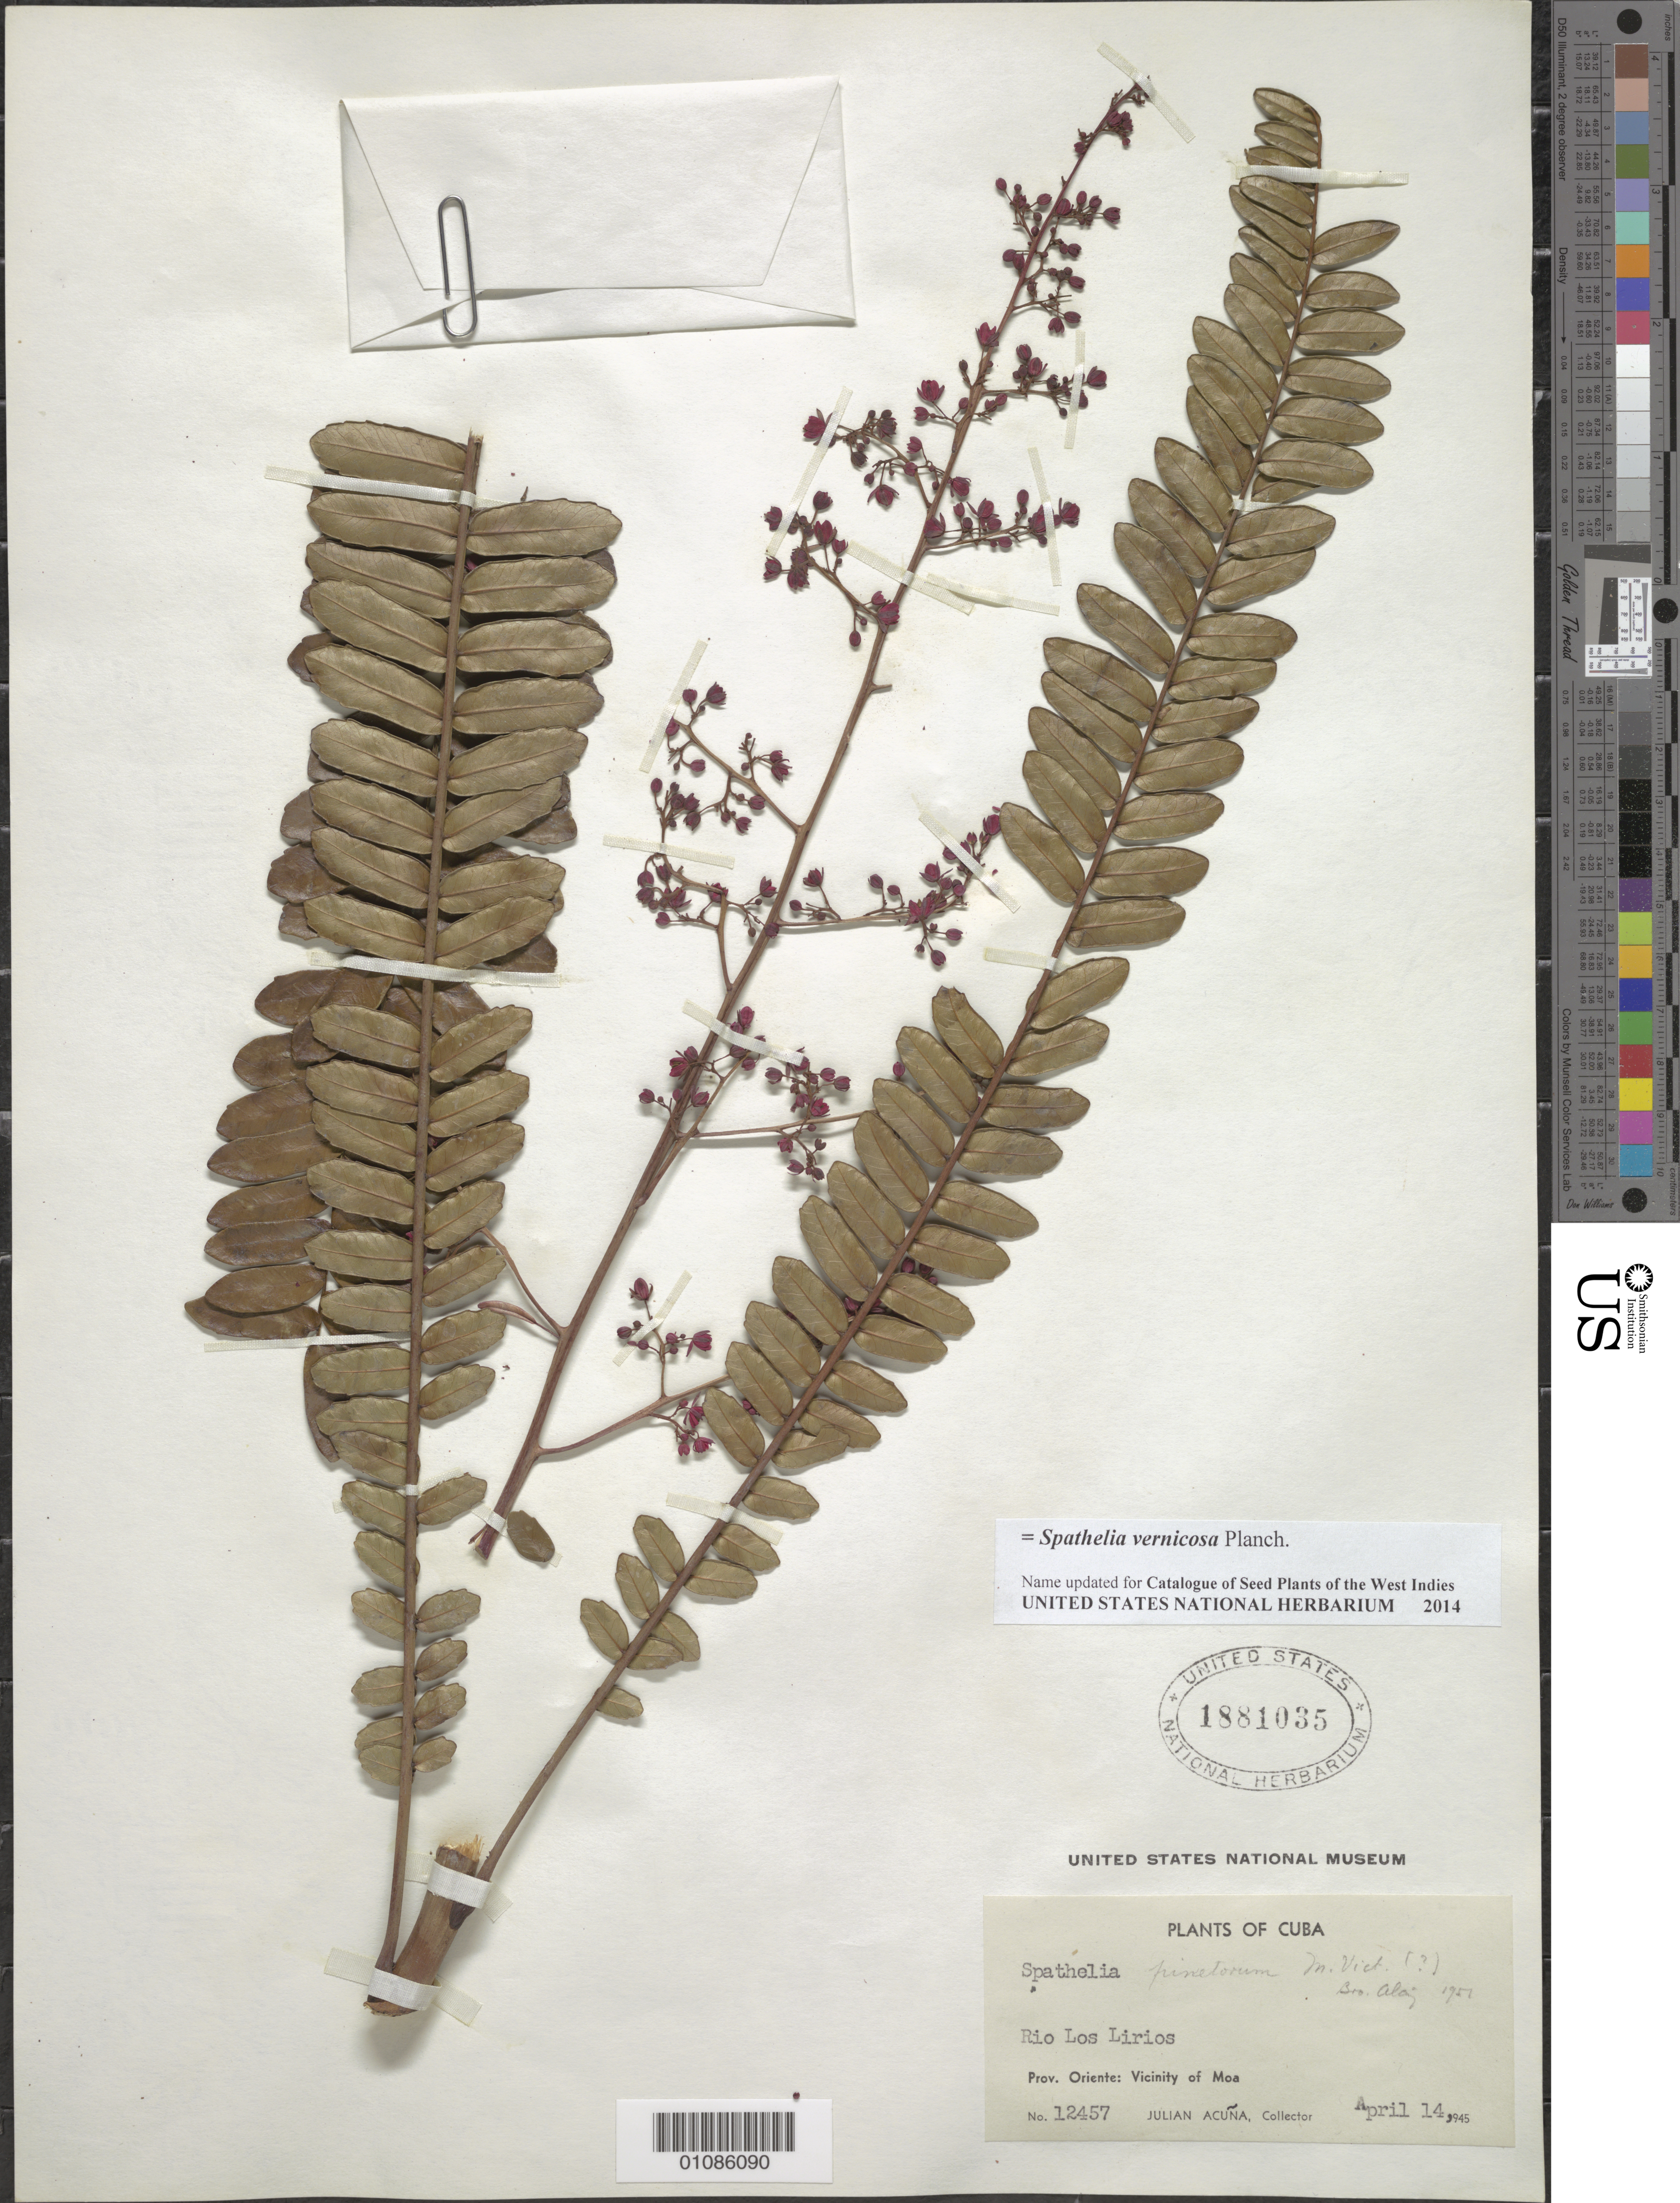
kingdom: Plantae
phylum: Tracheophyta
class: Magnoliopsida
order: Sapindales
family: Rutaceae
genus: Spathelia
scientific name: Spathelia vernicosa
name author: Planch.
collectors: J. Acuña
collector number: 12457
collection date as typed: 14 Apr 1945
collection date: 1945-04-14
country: Cuba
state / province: Holguín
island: Cuba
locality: Rio Los Lirios, vicinity of Moa.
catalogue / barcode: US 1881035